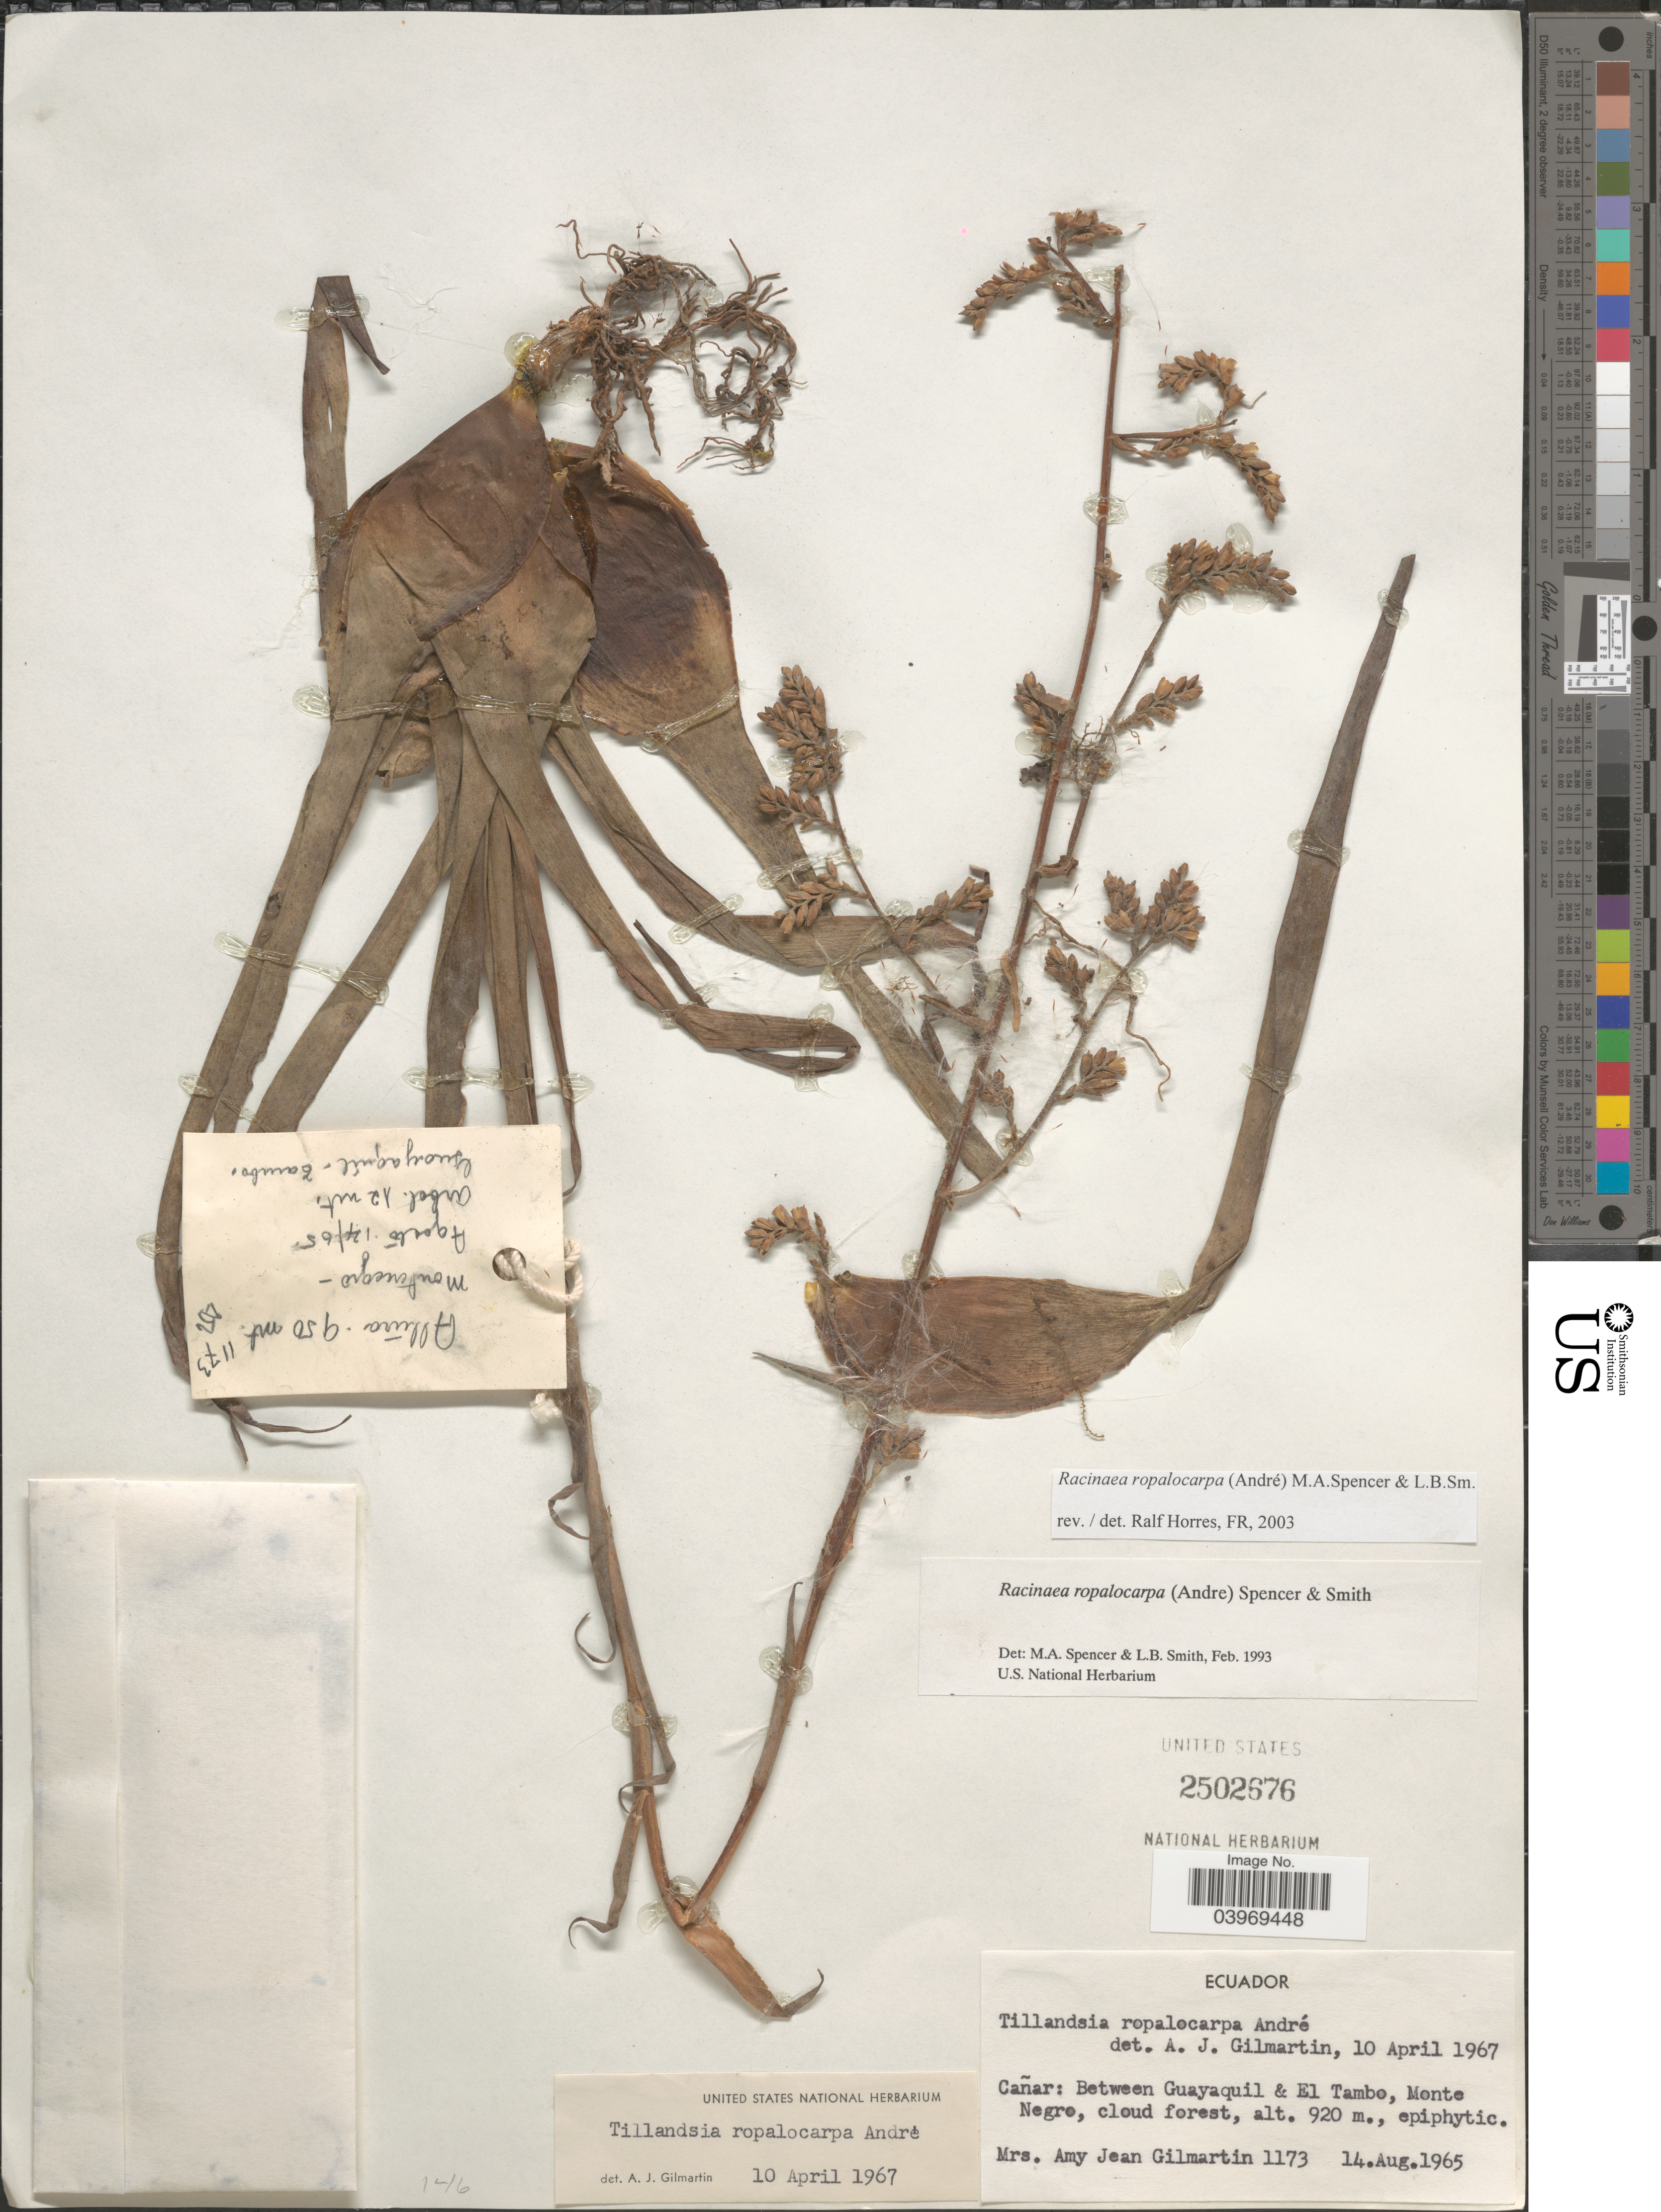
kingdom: Plantae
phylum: Tracheophyta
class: Liliopsida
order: Poales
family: Bromeliaceae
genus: Racinaea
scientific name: Racinaea ropalocarpa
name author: (André) M.A. Spencer & L.B. Sm.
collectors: A. J. Gilmartin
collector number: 1173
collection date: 1965-08-14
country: Ecuador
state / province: Cañar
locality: Between Guayaquil & El Tambo, Monte Negro.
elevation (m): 920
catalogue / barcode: US 2502676